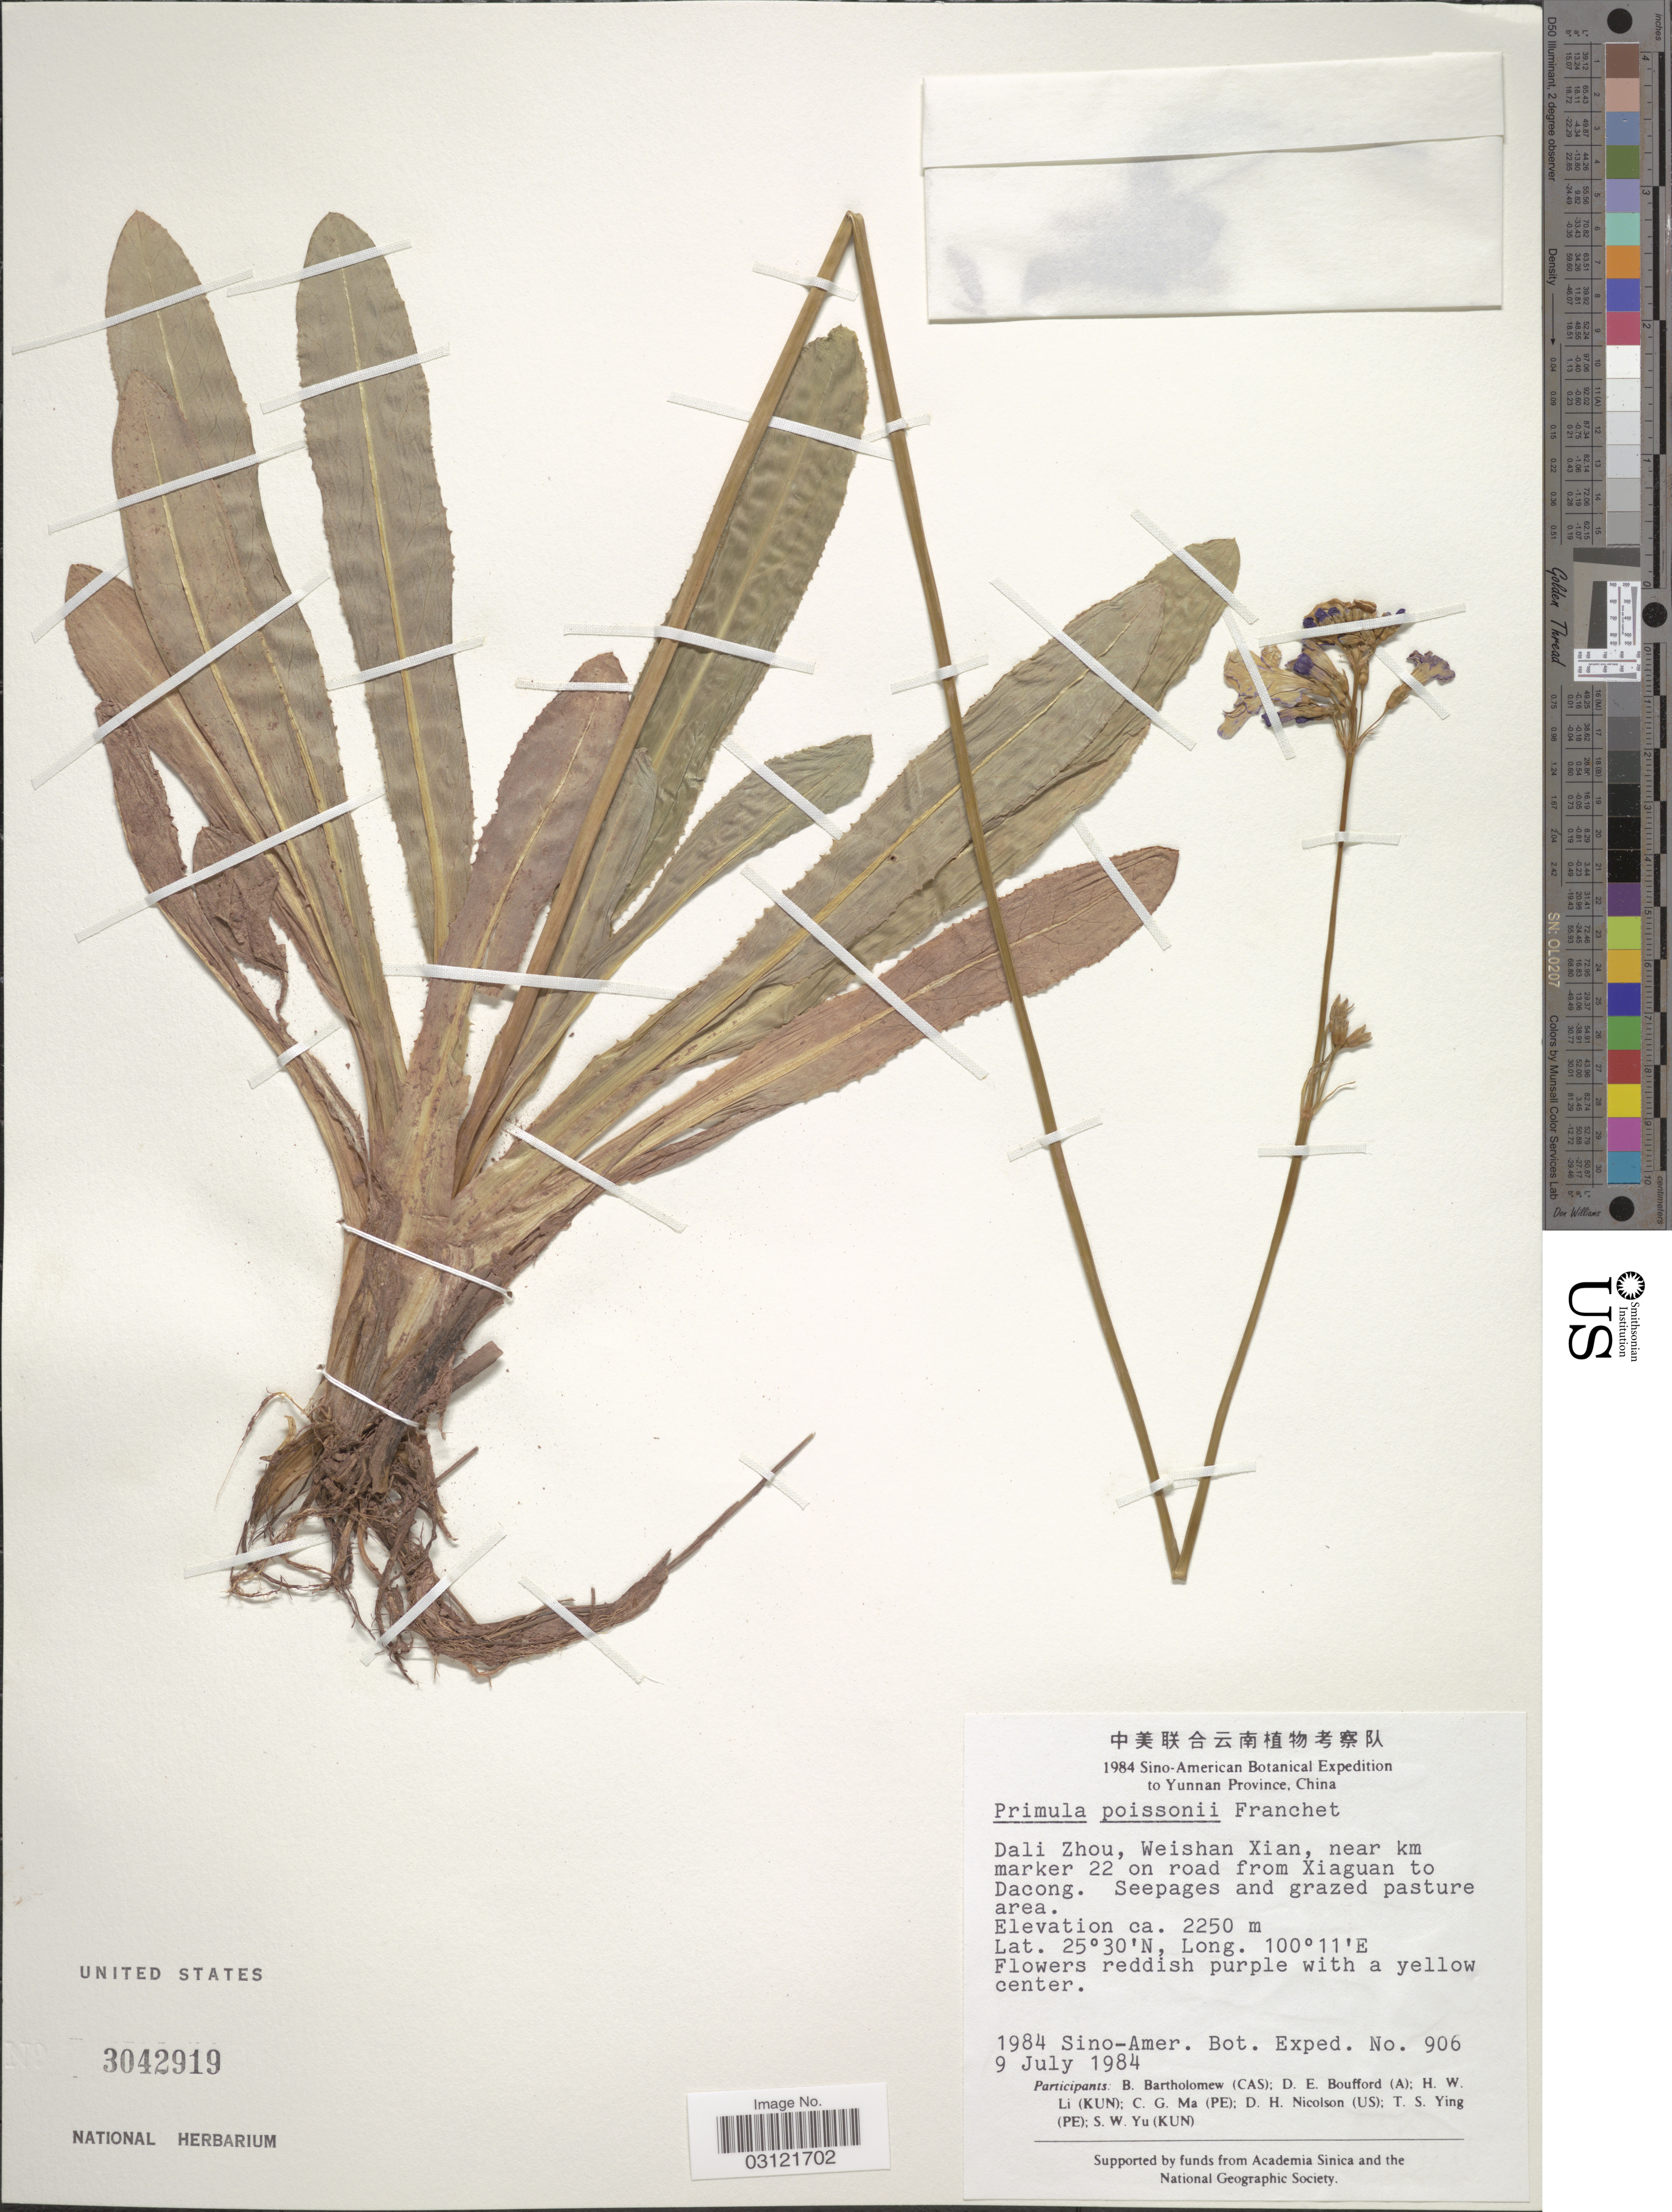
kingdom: Plantae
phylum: Tracheophyta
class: Magnoliopsida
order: Ericales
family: Primulaceae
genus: Primula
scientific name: Primula poissonii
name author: Franch.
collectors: Sino-Amer. Bot. Exped. 1984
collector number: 906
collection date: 1984-07-09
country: China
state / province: Yunnan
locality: Dali Zhou, Weishan Xian, near km marker 22 on road from Xiaguan to Dacong.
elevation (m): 2250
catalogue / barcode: US 3042919